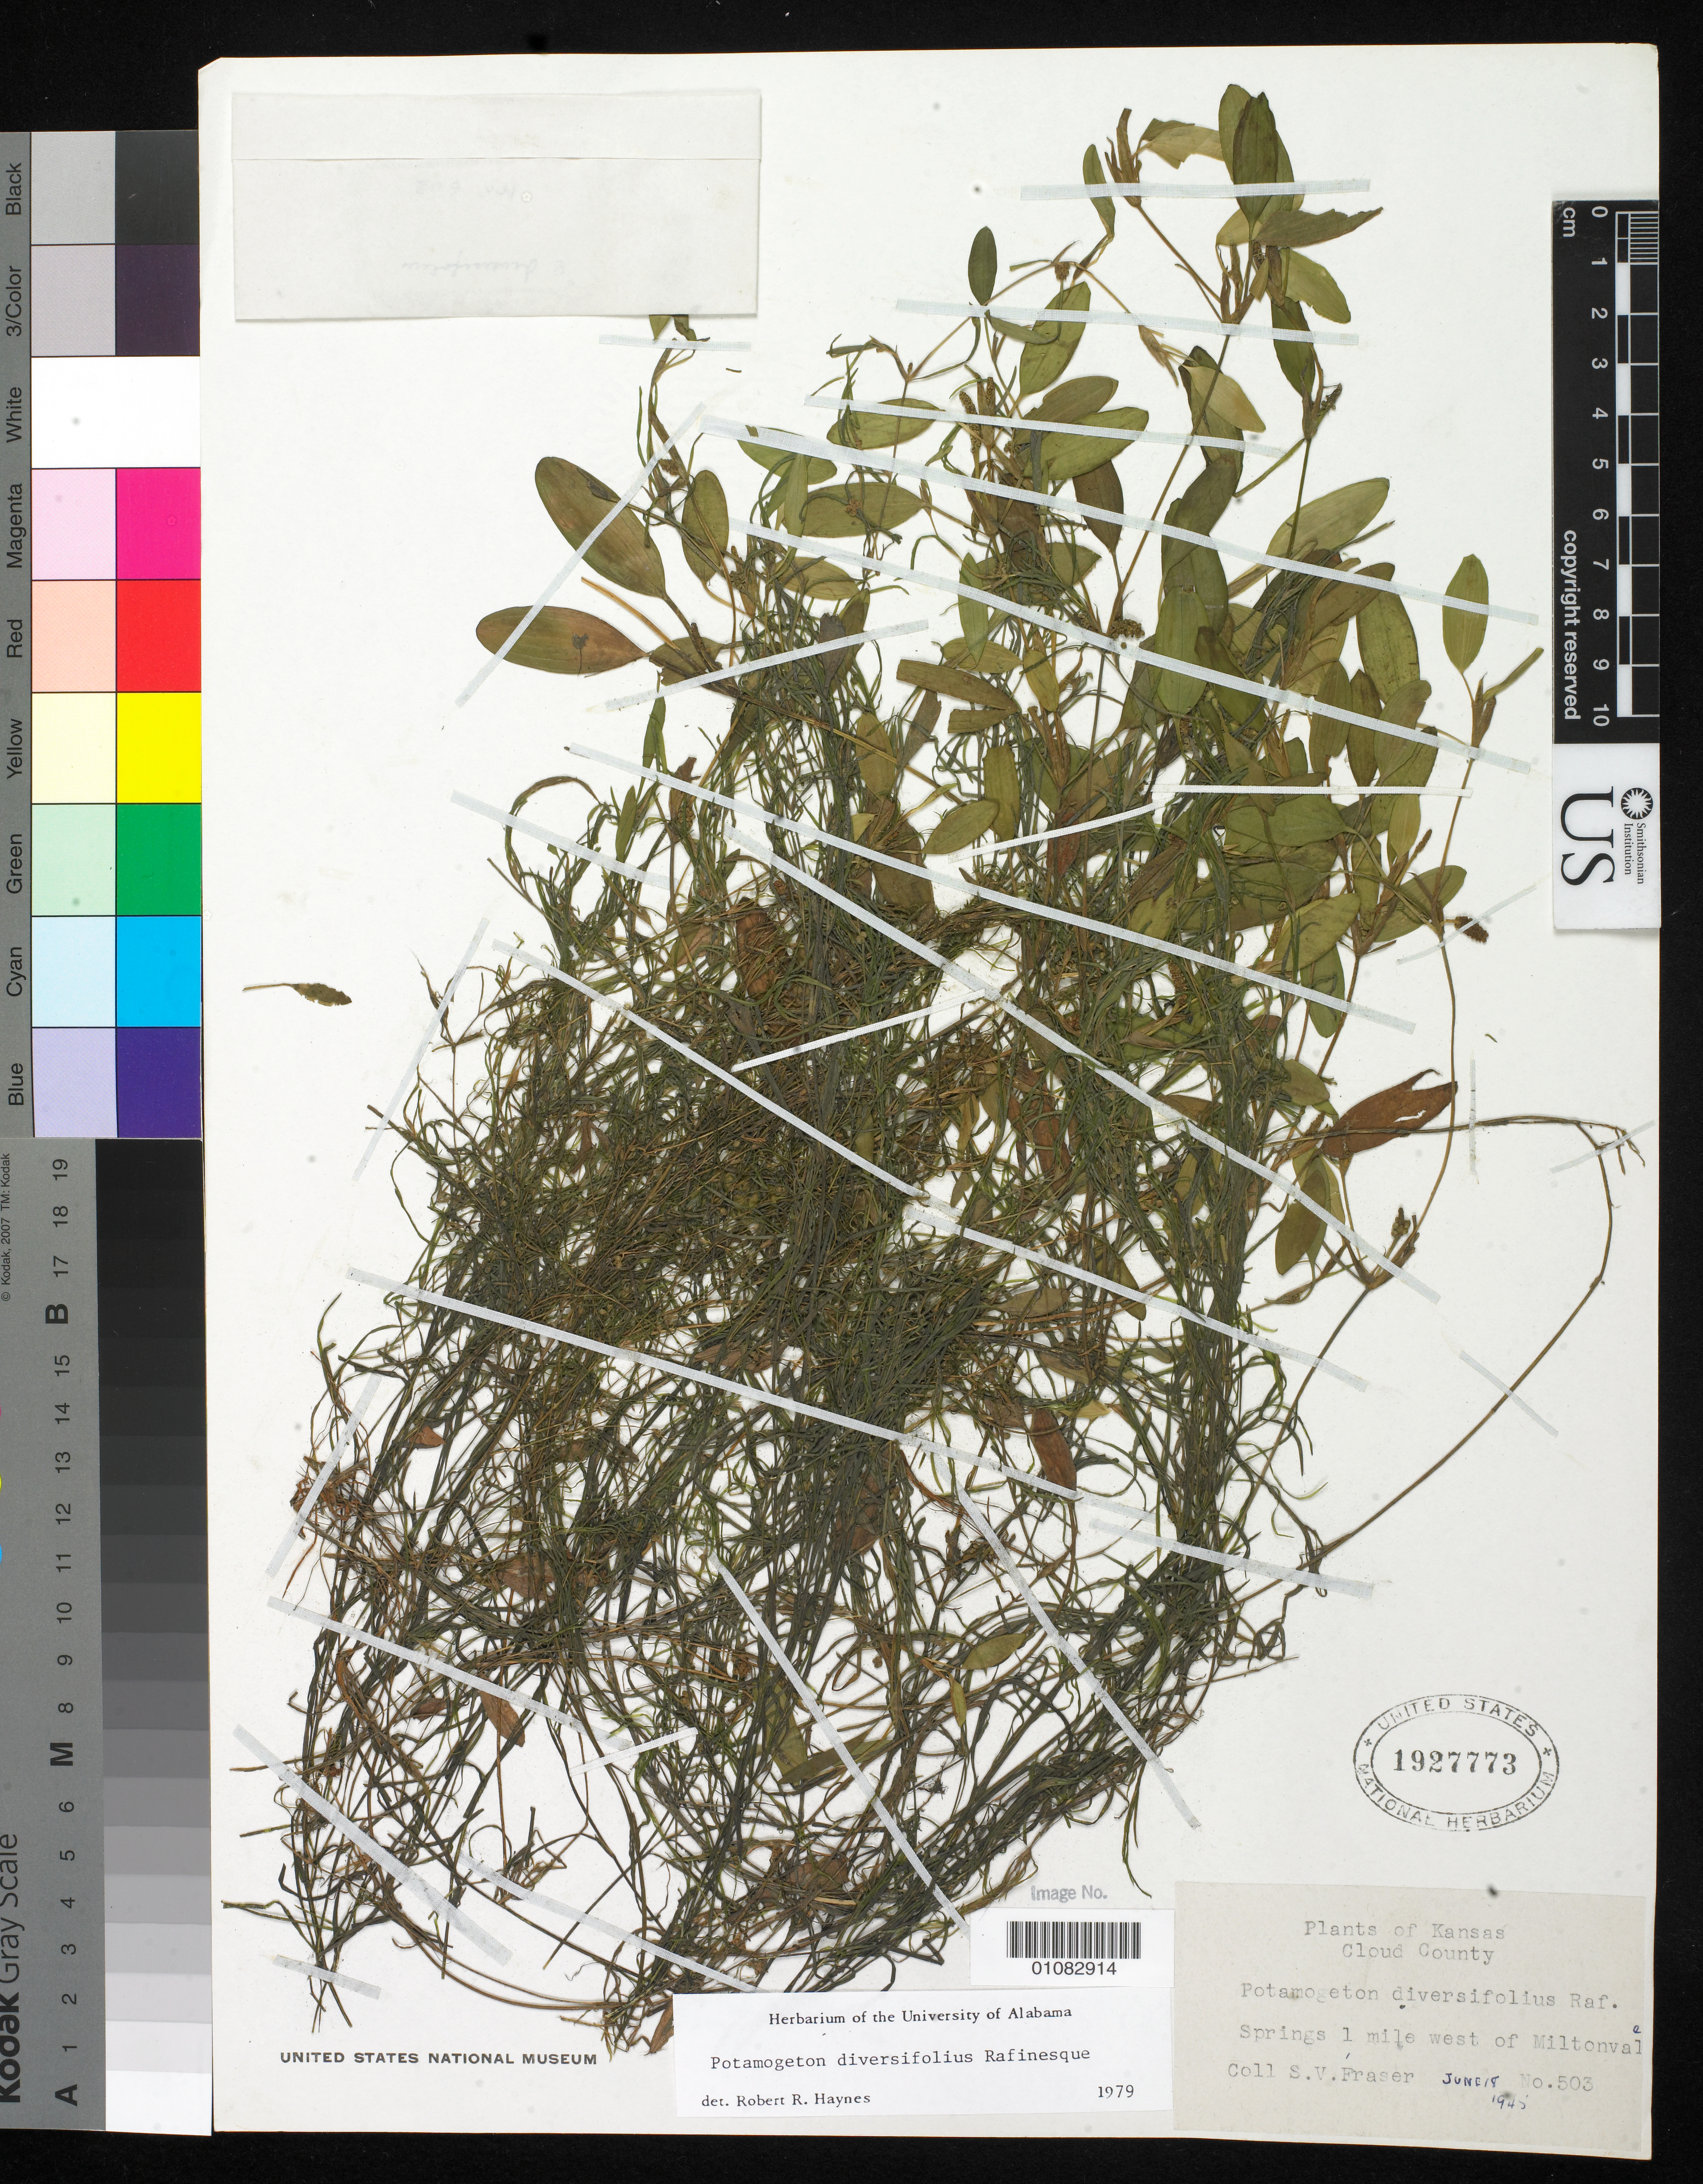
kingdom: Plantae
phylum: Tracheophyta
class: Liliopsida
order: Alismatales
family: Potamogetonaceae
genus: Potamogeton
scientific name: Potamogeton diversifolius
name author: Raf.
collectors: S. Fraser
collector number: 503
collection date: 1945-06-18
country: United States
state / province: Kansas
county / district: Cloud County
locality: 1 mi. W of Miltonvale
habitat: Springs.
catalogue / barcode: US 1927773